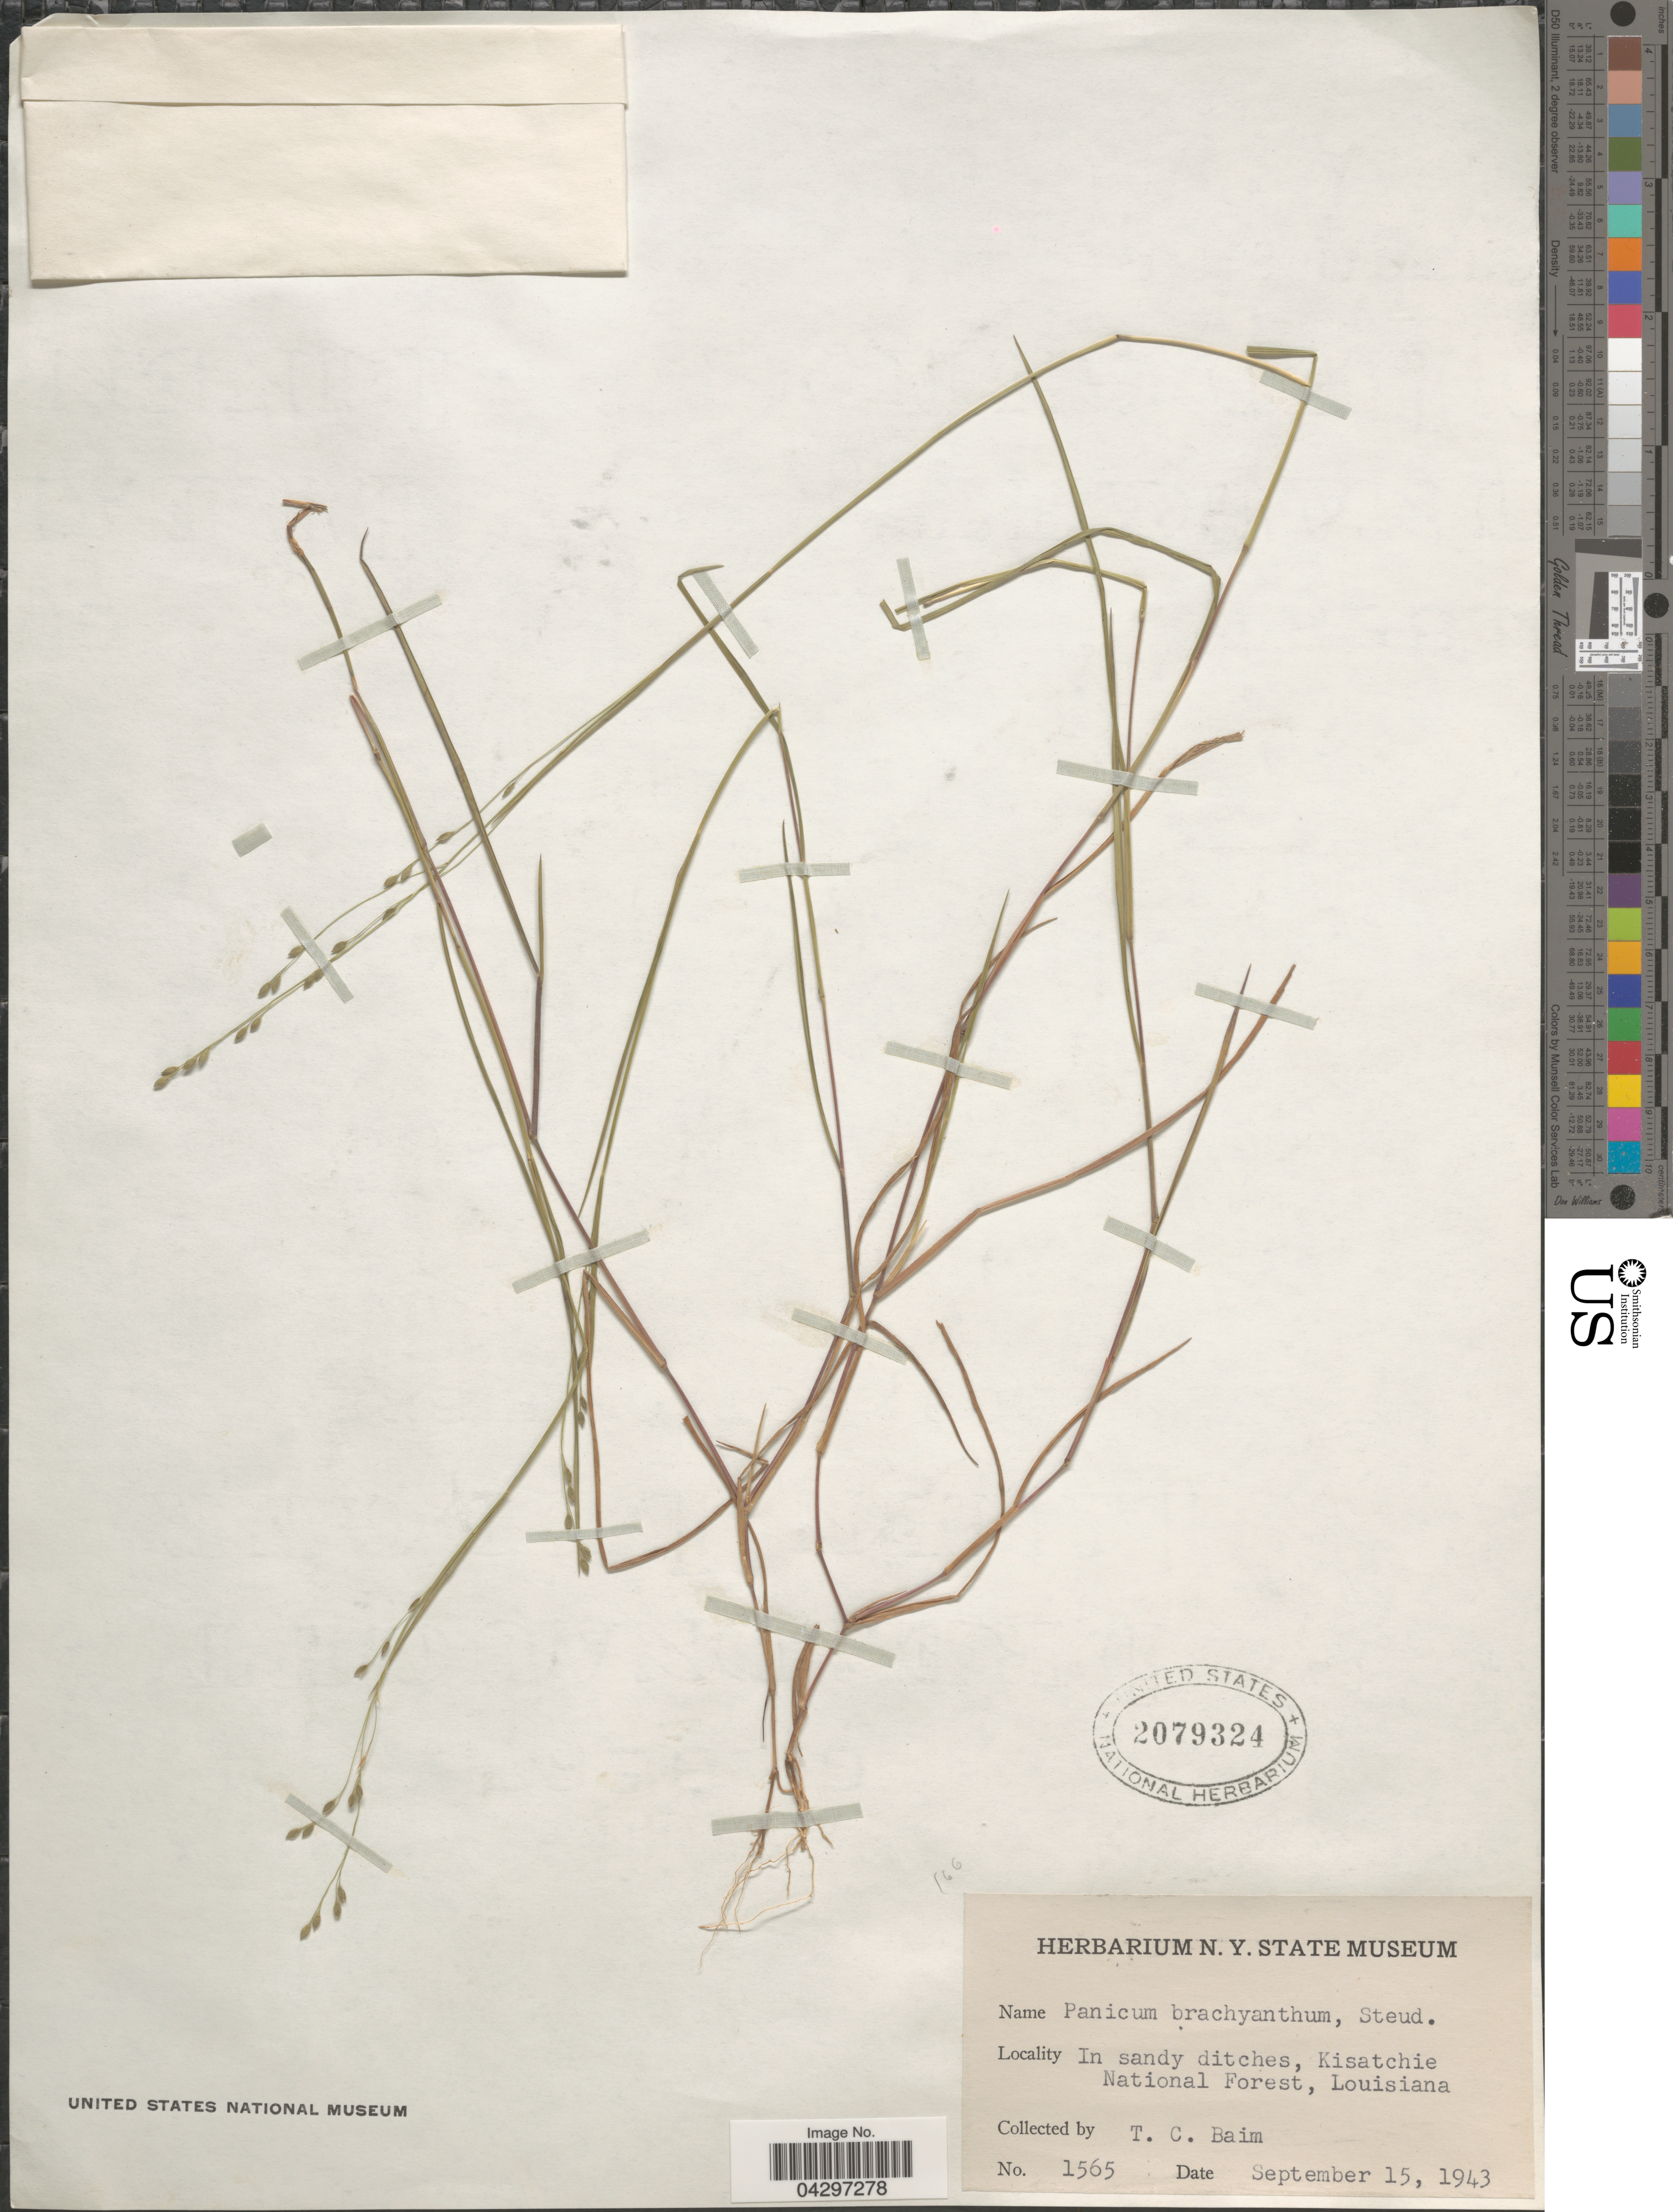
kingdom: Plantae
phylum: Tracheophyta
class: Liliopsida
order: Poales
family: Poaceae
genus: Panicum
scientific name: Panicum brachyanthum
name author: Steud.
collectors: T. Baim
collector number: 1565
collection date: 1943-09-15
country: United States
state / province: Louisiana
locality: Kisatchie National Forest.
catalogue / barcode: US 2079324